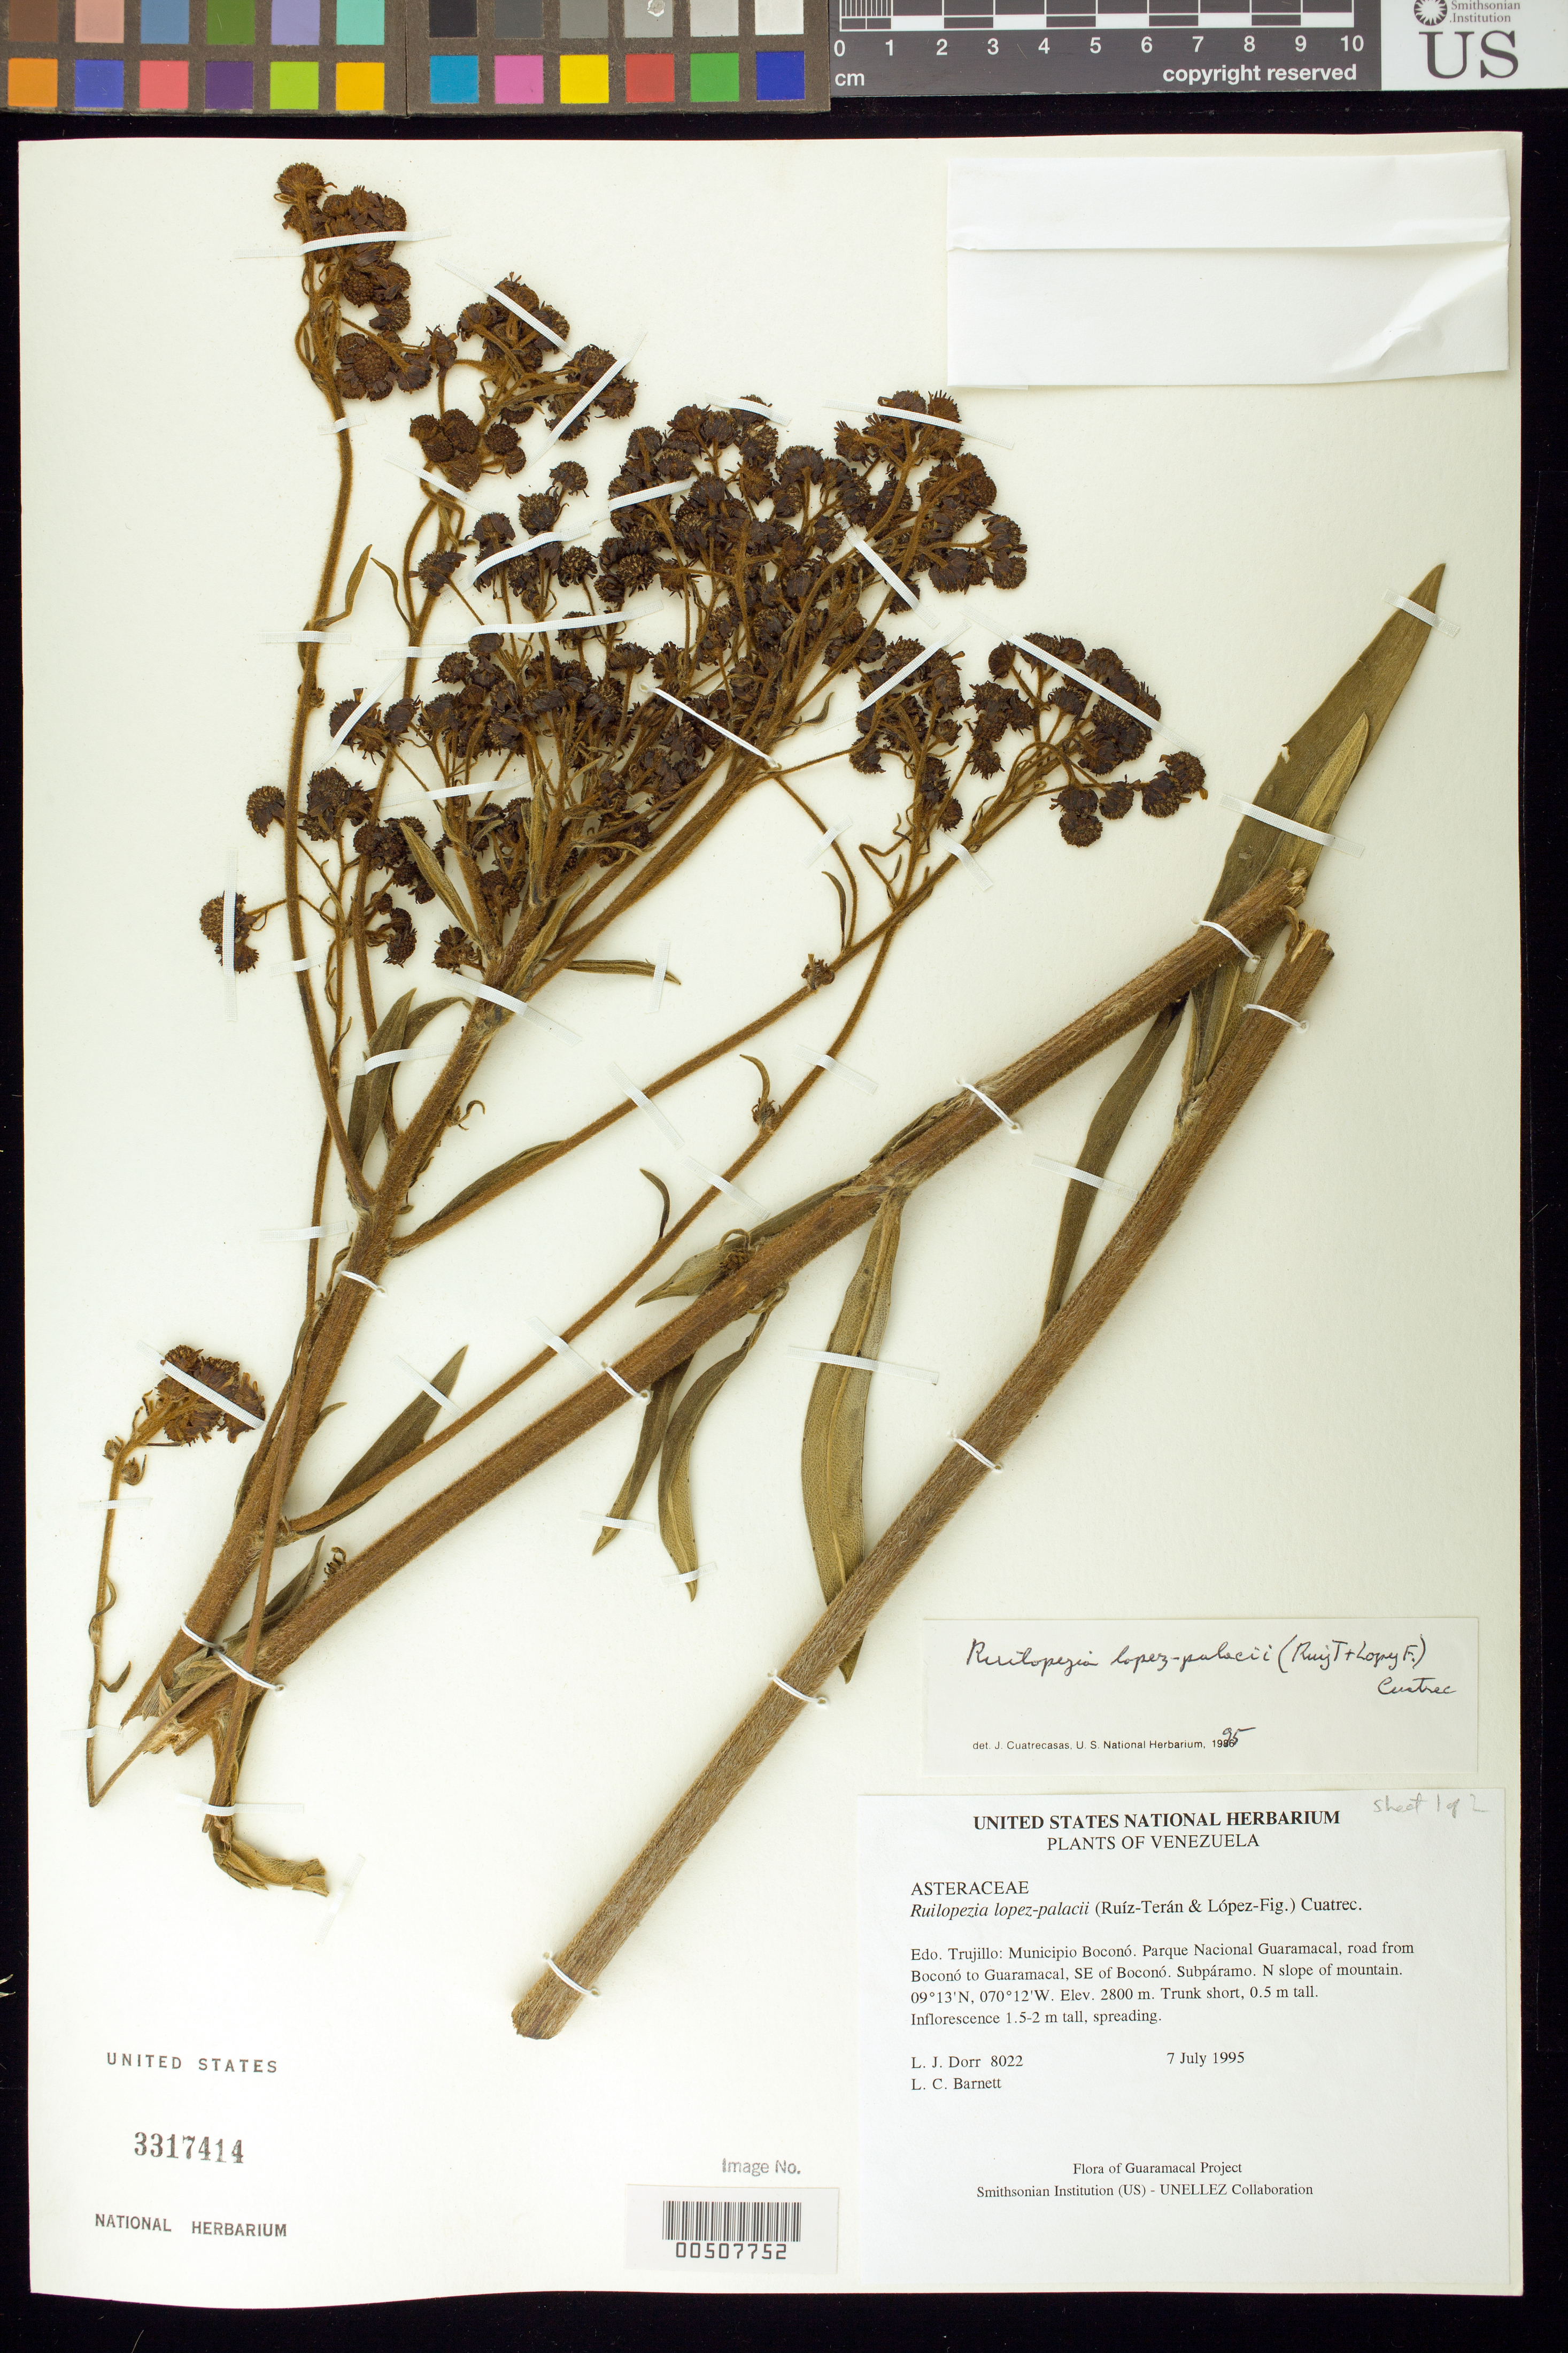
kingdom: Plantae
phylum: Tracheophyta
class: Magnoliopsida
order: Asterales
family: Asteraceae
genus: Ruilopezia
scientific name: Ruilopezia lopez-palacii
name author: (Ruíz-Terán & López Fig.) Cuatrec.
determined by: Cuatrecasas, J.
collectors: L. J. Dorr & L. C. Barnett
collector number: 8022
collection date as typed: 07 Jul 1995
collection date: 1995-07-07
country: Venezuela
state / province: Trujillo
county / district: Boconó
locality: Parque Nacional Guaramacal, road from Boconó to Guaramacal, SE of Boconó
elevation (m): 2800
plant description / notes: PORT, US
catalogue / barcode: US 3317414